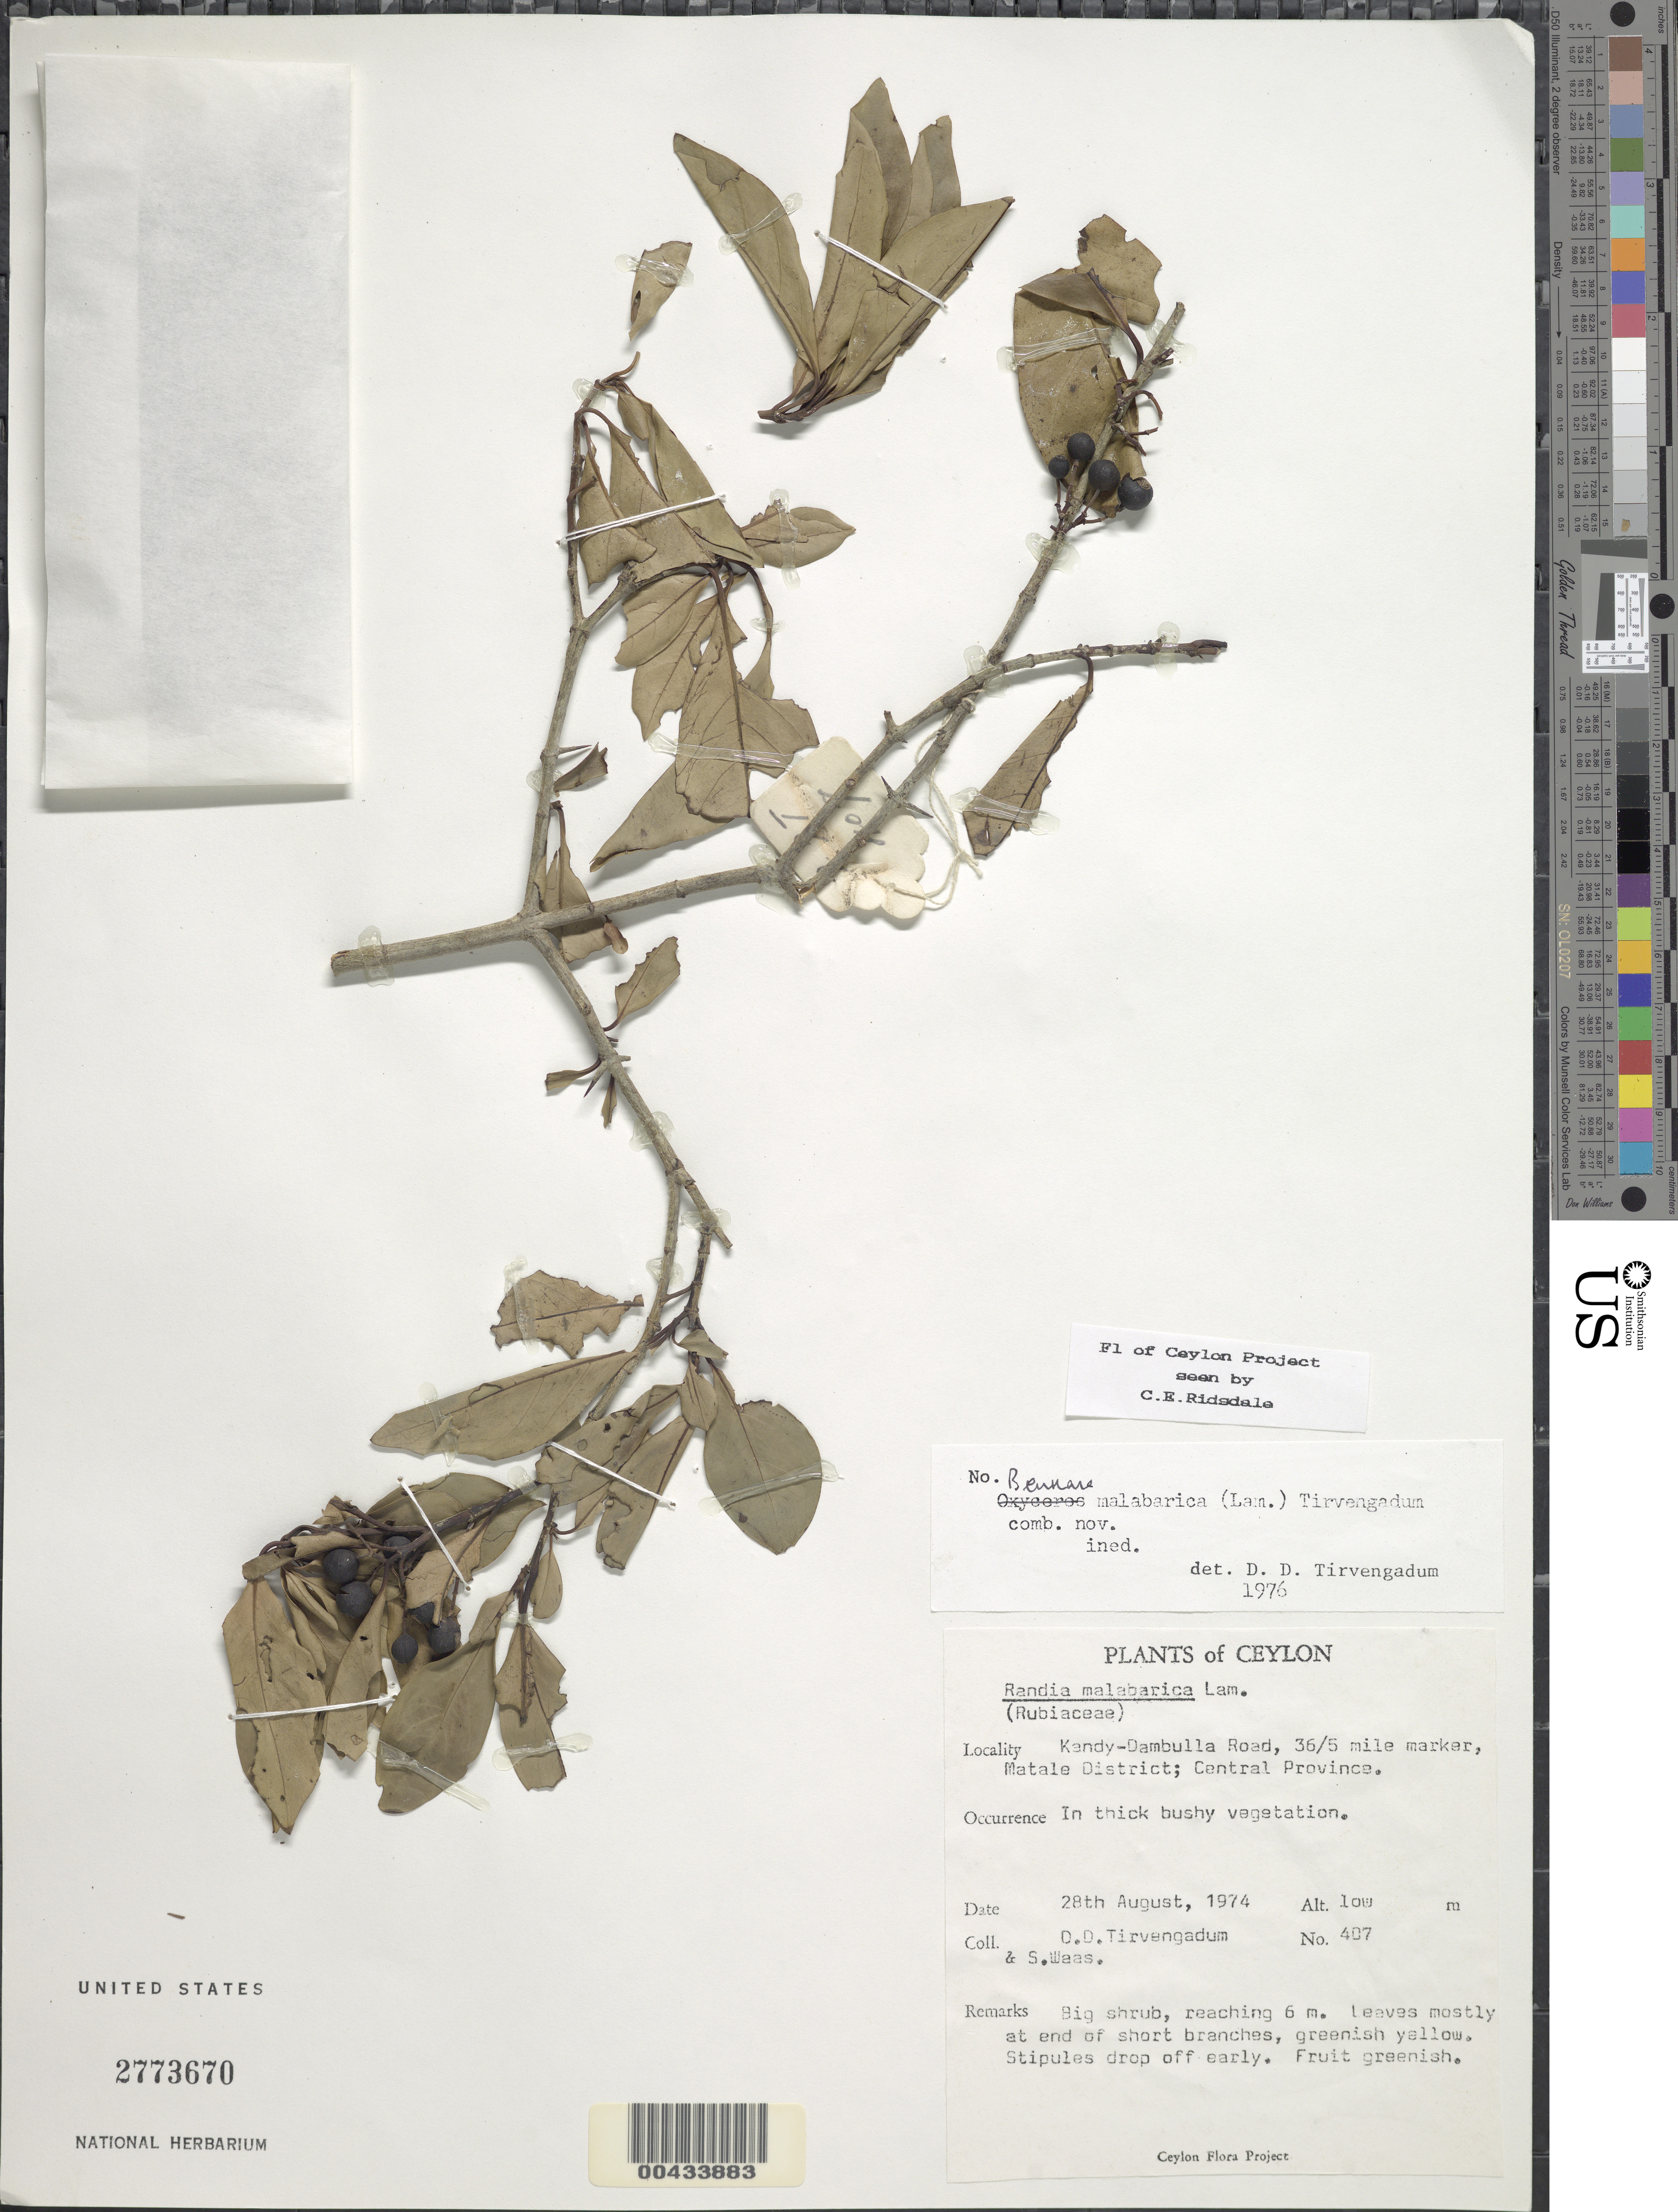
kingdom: Plantae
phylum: Tracheophyta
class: Magnoliopsida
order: Gentianales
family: Rubiaceae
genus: Benkara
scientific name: Benkara malabarica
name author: (Lam.) Tirveng.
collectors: D. Tirvengadum & S. Waas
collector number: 407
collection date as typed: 28 Aug 1974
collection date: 1974-08-28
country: Sri Lanka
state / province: Central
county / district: Matale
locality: Kandy-Dambulla Rd., 36/5 mi marker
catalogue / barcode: US 2773670